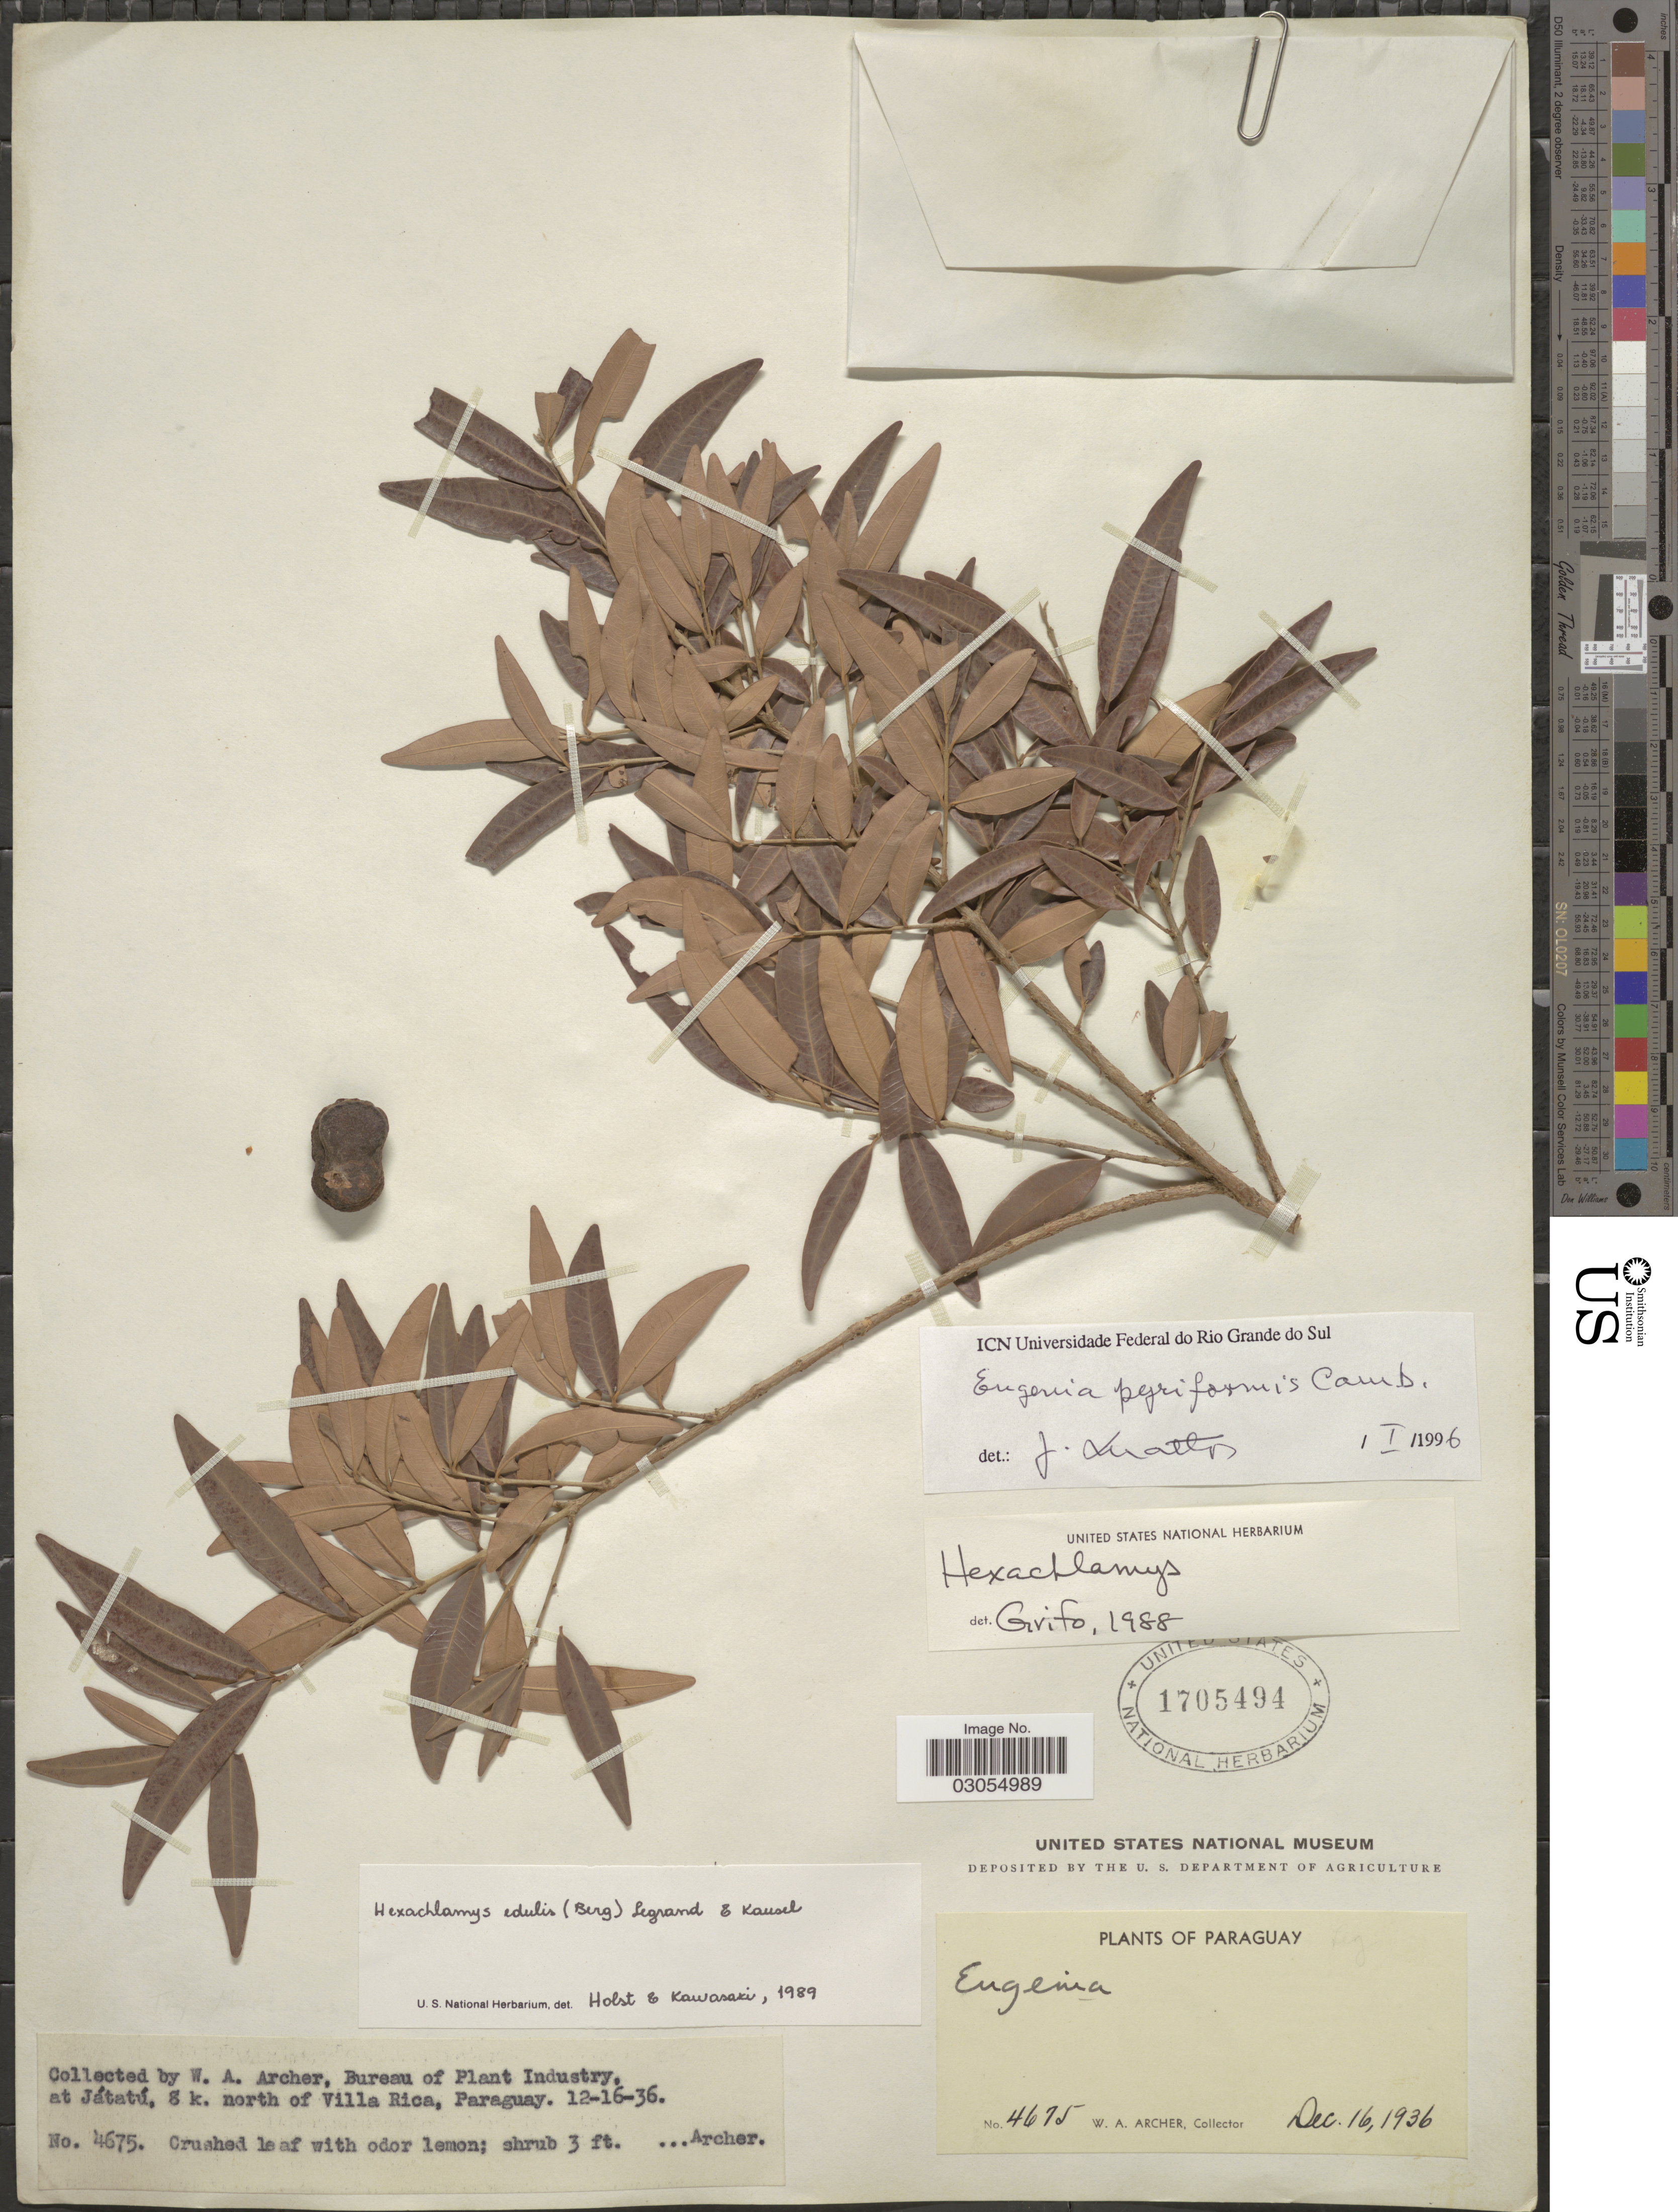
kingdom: Plantae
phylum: Tracheophyta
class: Magnoliopsida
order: Myrtales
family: Myrtaceae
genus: Eugenia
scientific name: Eugenia pyriformis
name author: Cambess.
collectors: W. Archer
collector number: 4675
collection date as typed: Transcribed d/m/y: 16/12/36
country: Paraguay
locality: At Játatú, 8 k. north of Villa Rica.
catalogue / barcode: US 1705494